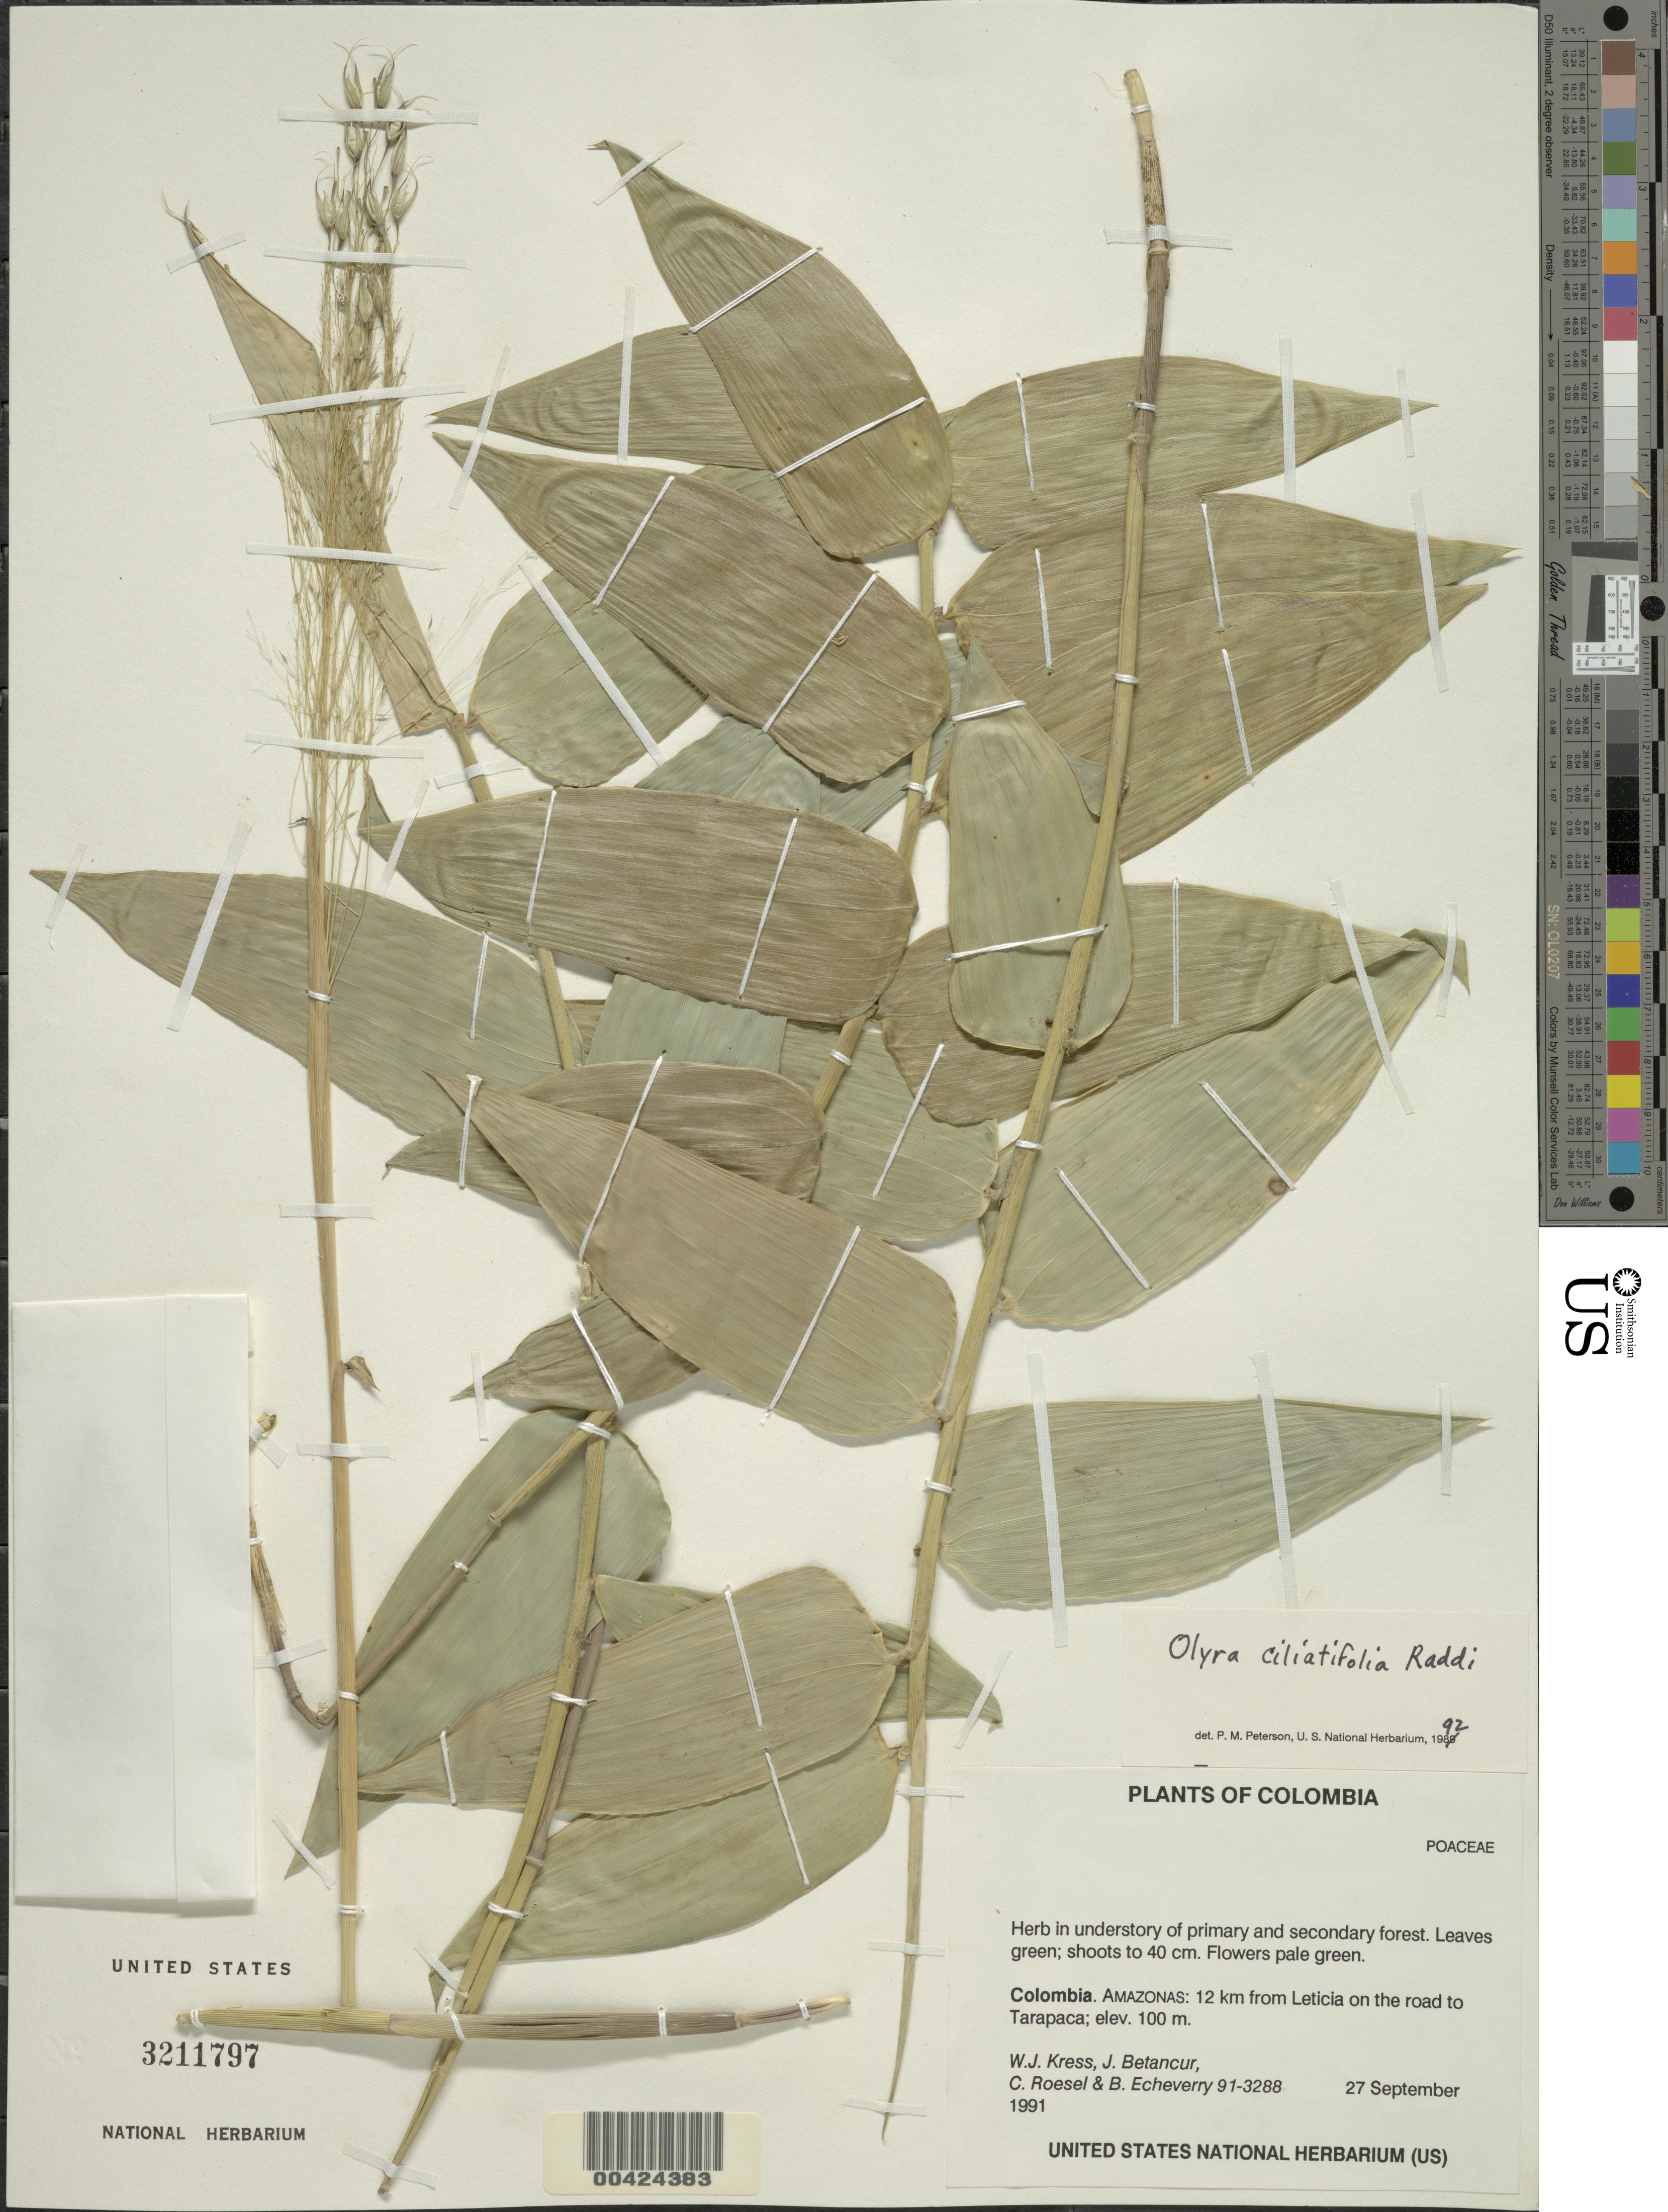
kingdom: Plantae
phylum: Tracheophyta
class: Liliopsida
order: Poales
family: Poaceae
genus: Olyra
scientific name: Olyra ciliatifolia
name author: Raddi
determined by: Peterson, Paul M., (BOT), Smithsonian Institution - National Museum of Natural History (UNITED STATES)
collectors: W. J. Kress, J. C. Betancur, C. S. Roesel & B. Echeverry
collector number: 91-3288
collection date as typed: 27 Sep 1991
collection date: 1991-09-27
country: Colombia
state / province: Amazônas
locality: Leticia, 12 km from; on road to Tarapacá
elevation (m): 100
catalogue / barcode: US 3211797